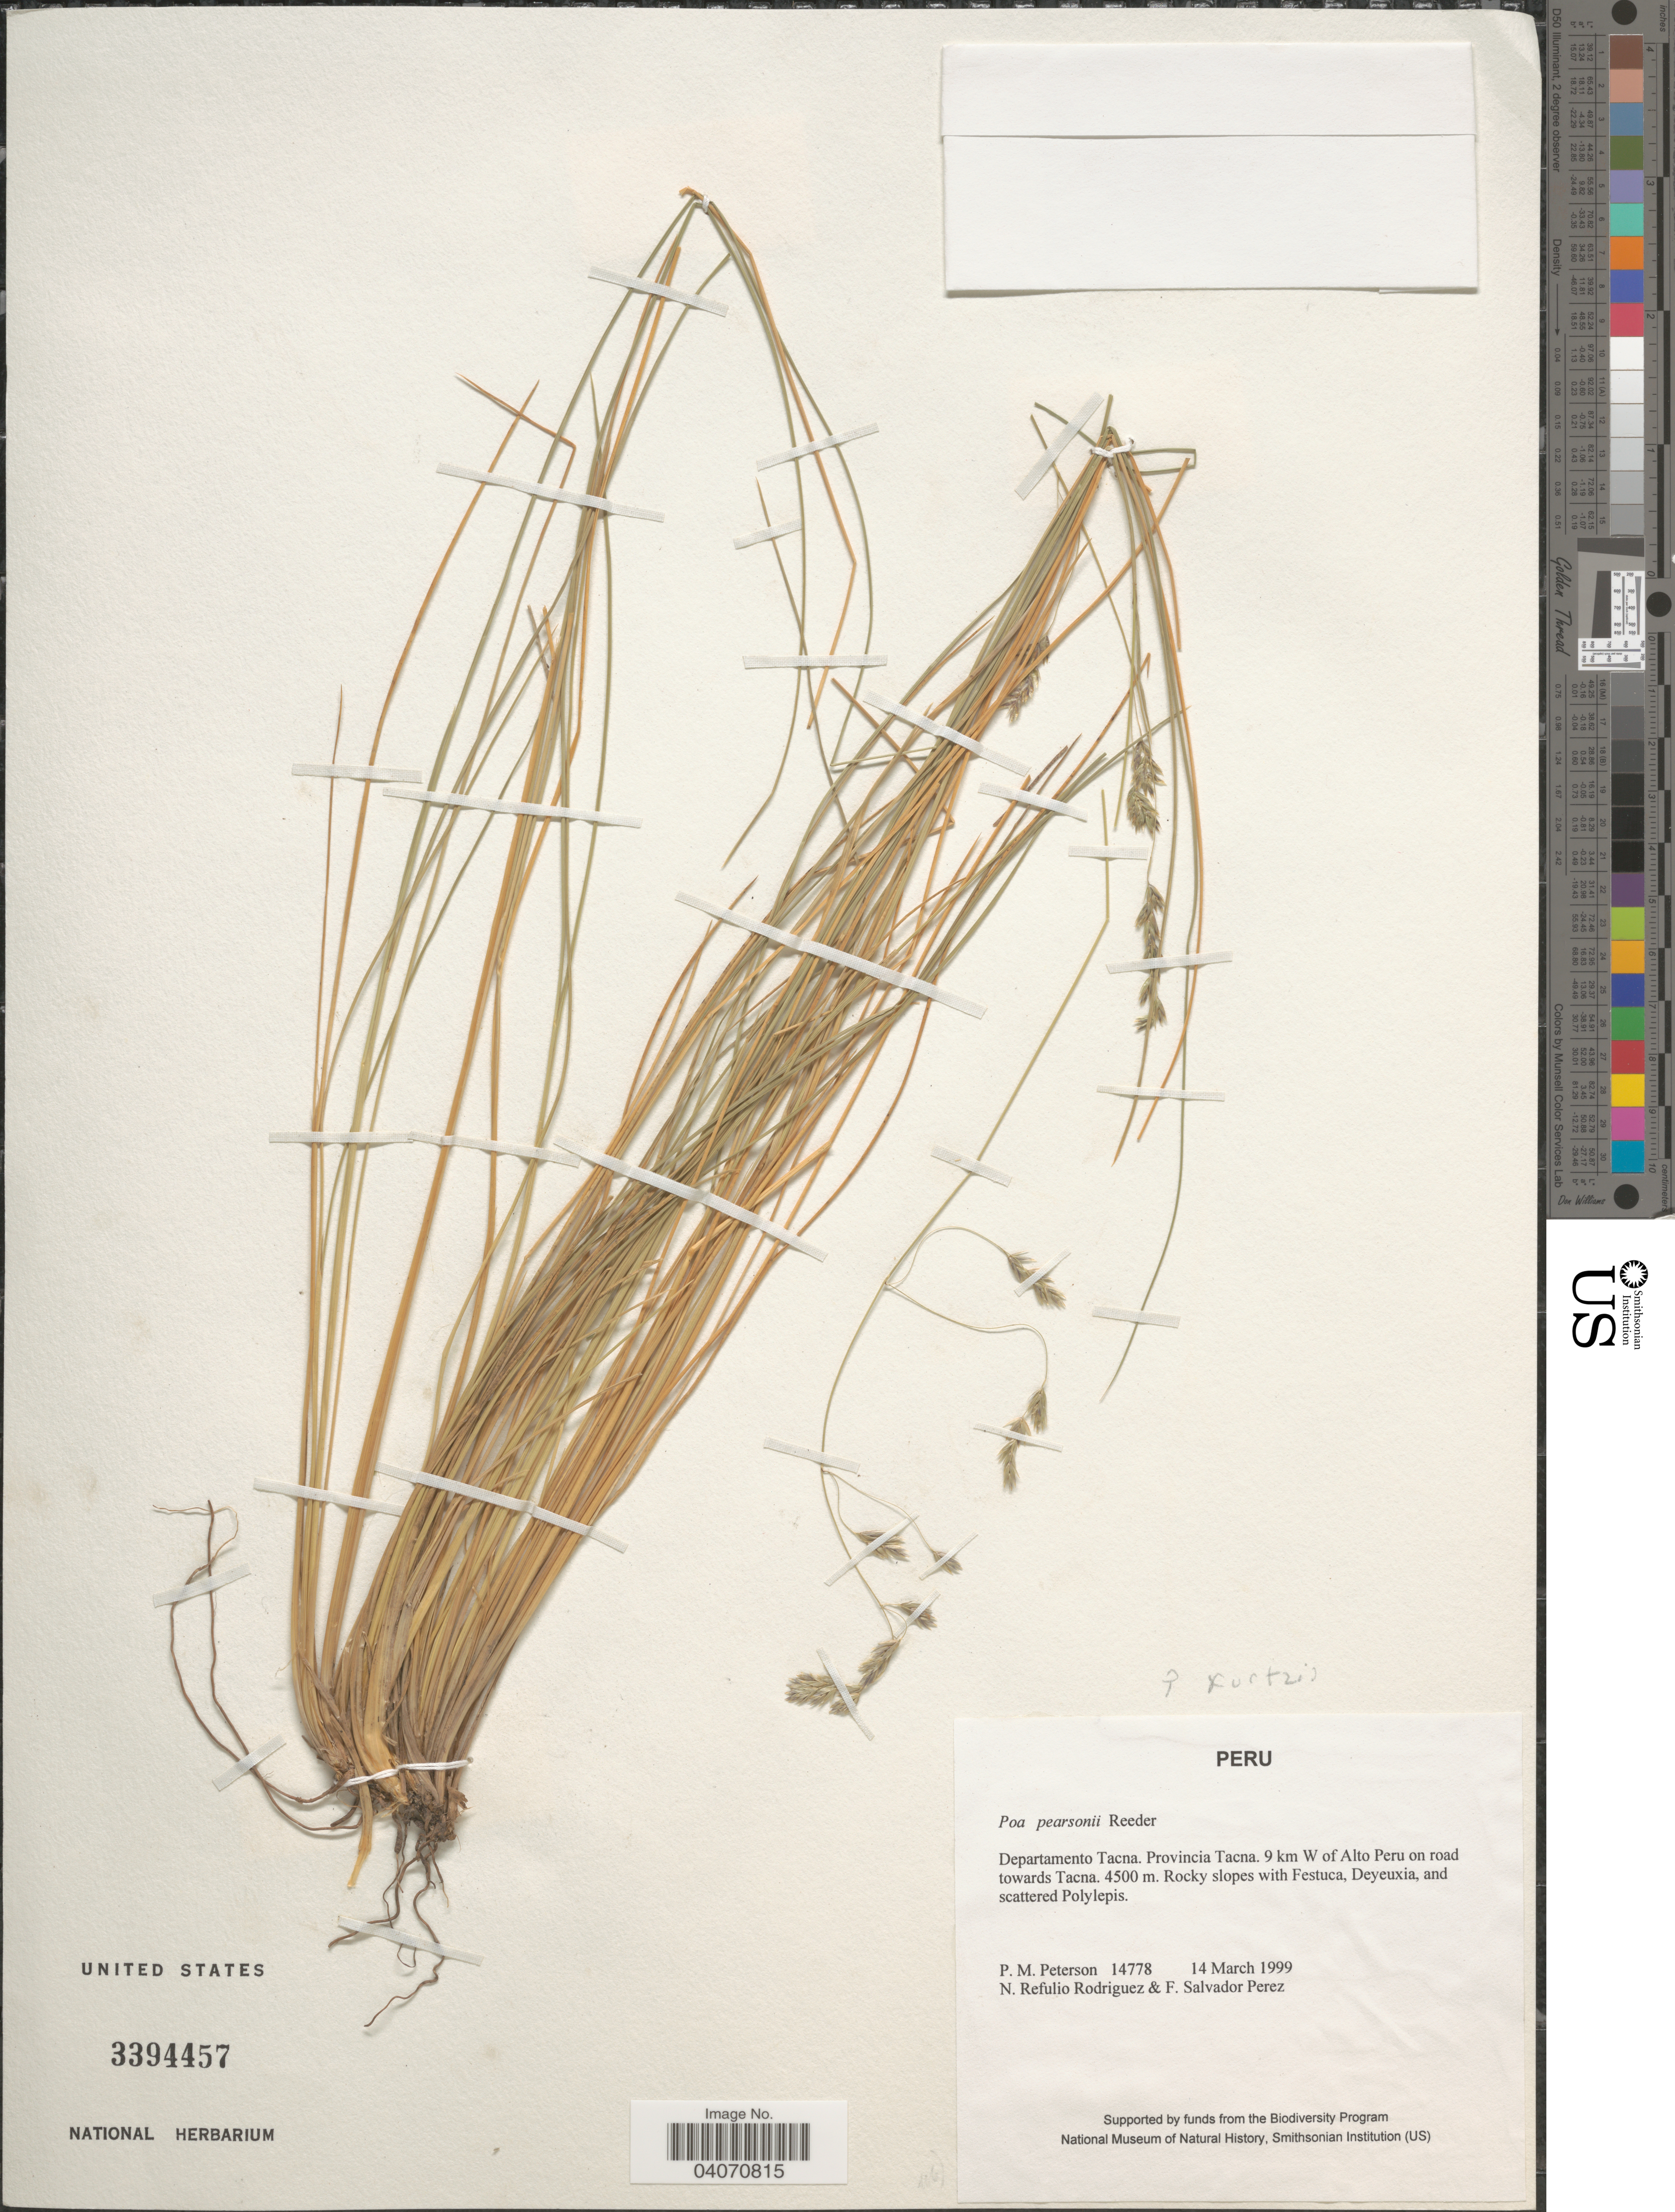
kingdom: Plantae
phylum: Tracheophyta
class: Liliopsida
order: Poales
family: Poaceae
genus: Poa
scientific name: Poa kurtzii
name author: R.E. Fr.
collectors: P. M. Peterson, N. Refulio-Rodríguez & F. Salvador Perez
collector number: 14778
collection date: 1999-03-14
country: Peru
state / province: Tacna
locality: Departamento Tacna. Provincia Tacna. 9 km W of Alto Peru on road towards Tacna.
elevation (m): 4500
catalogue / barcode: US 3394457